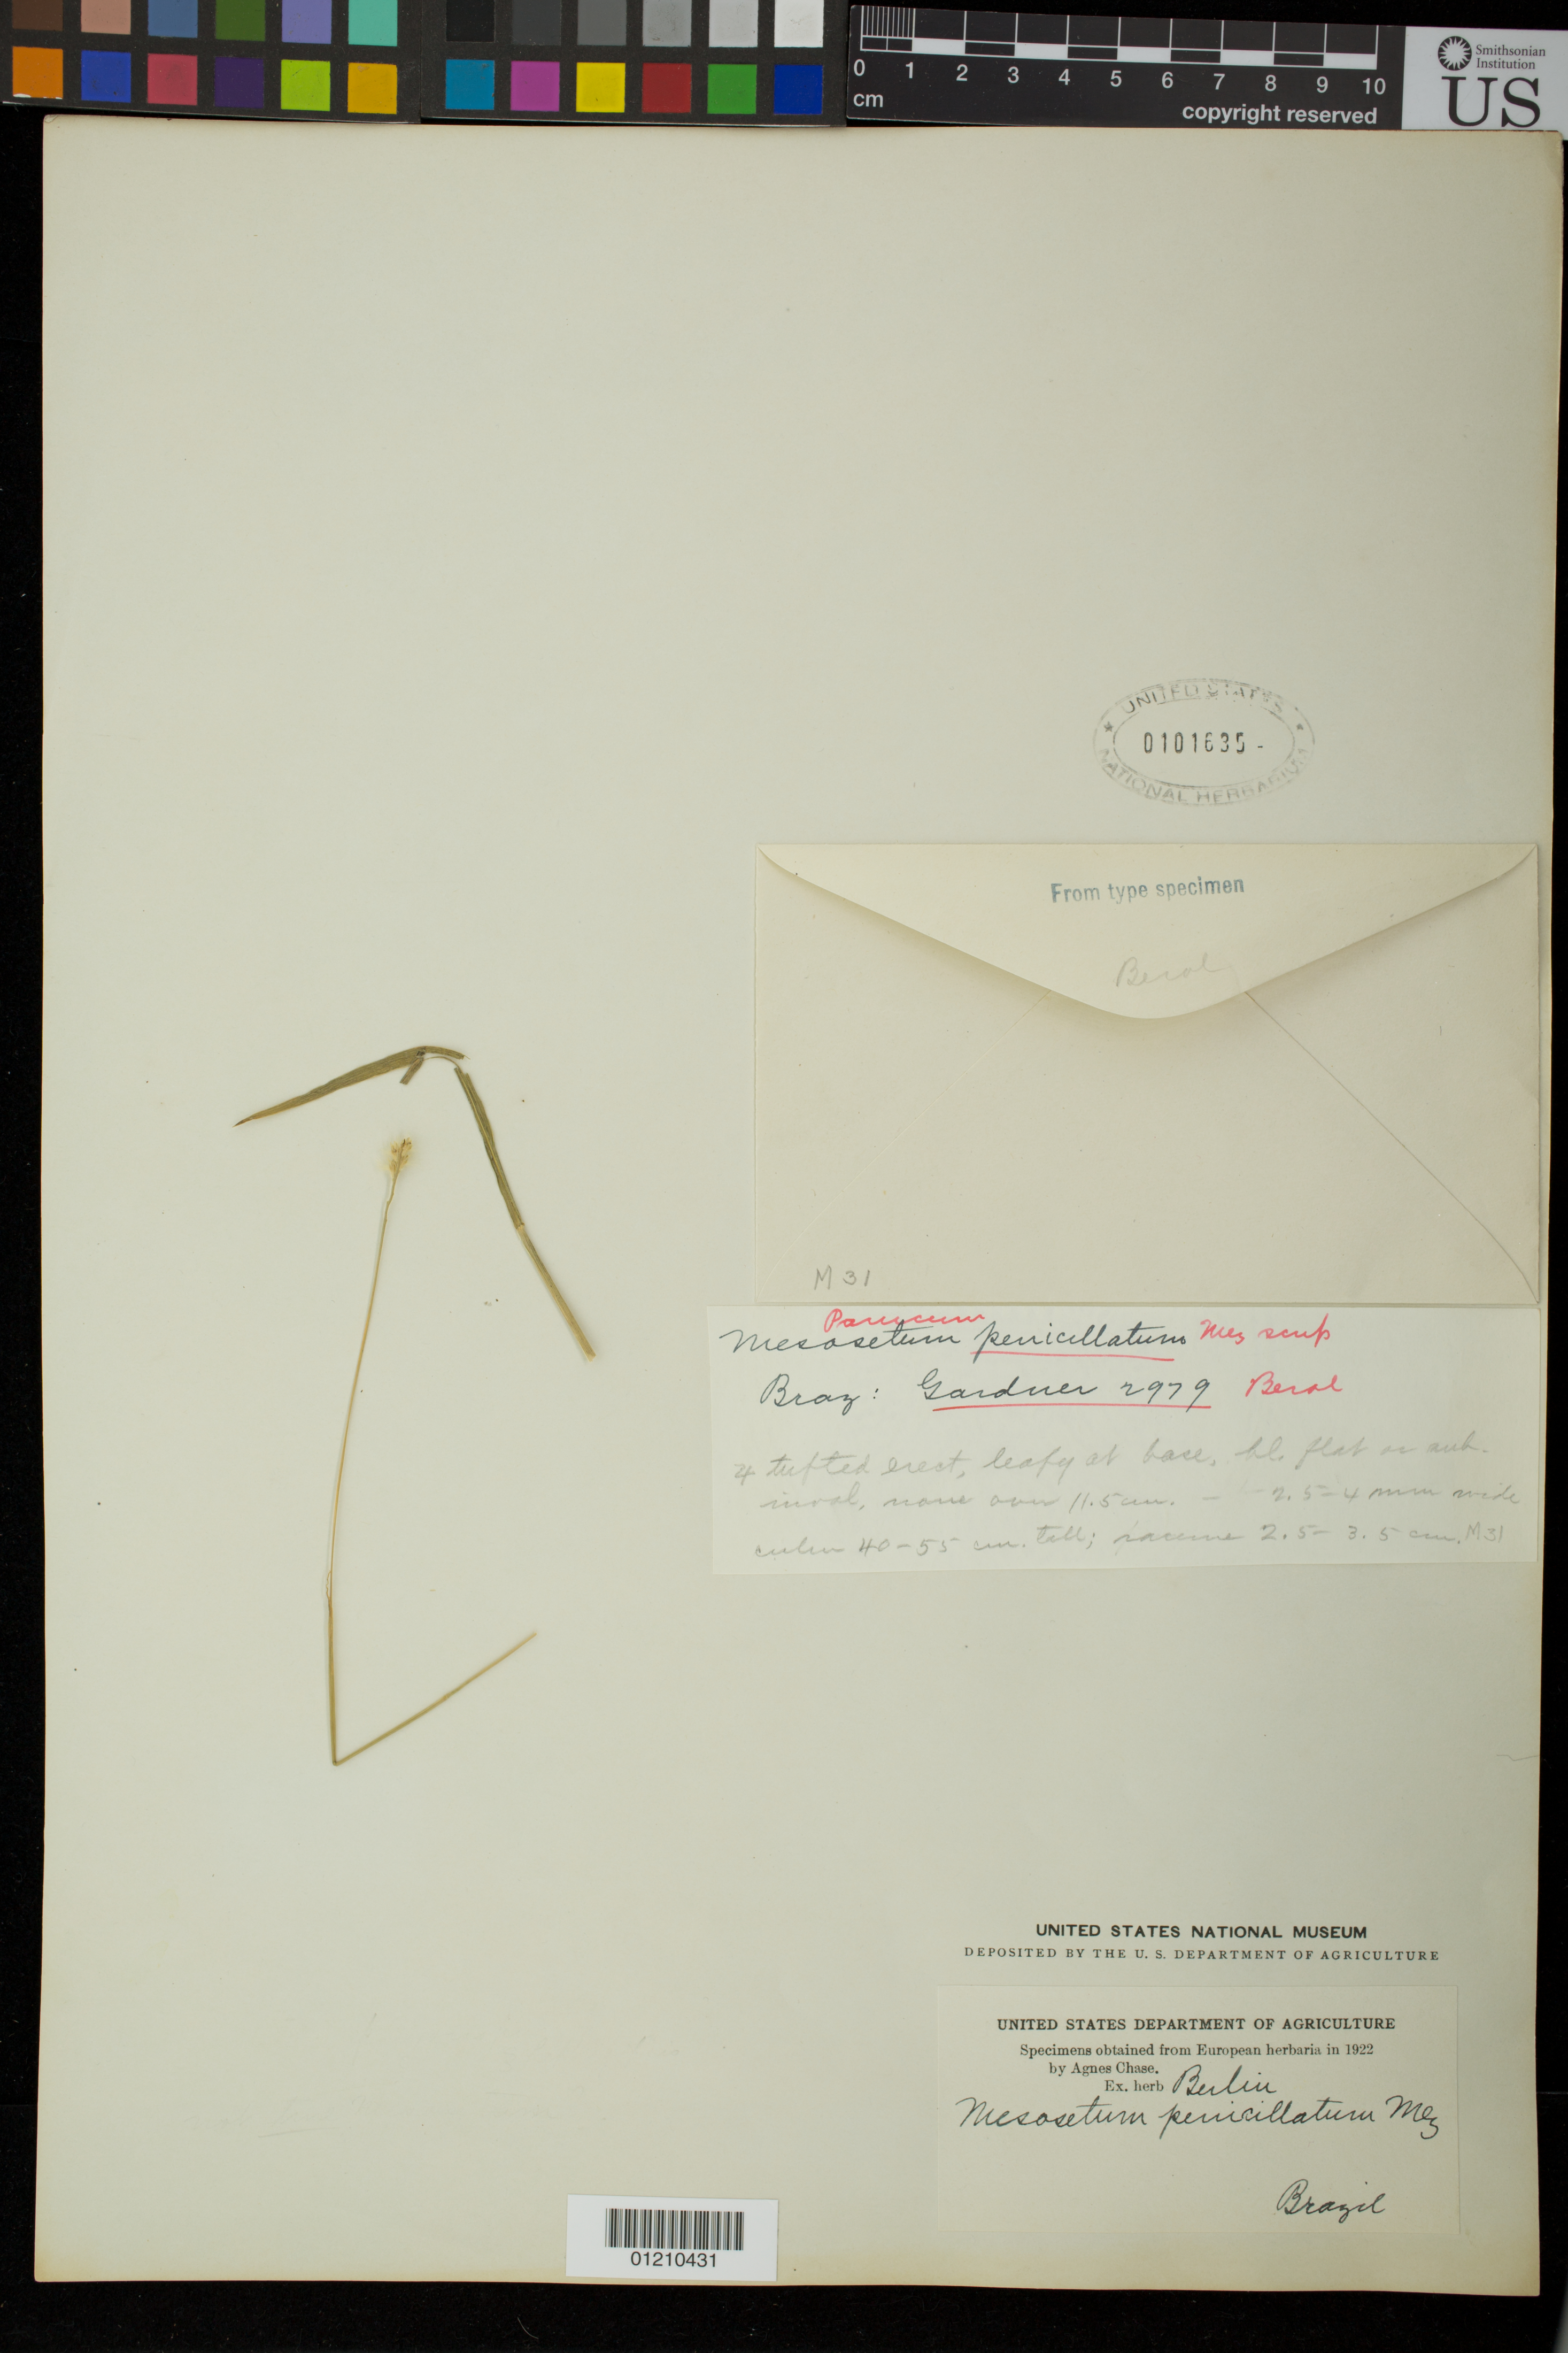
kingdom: Plantae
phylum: Tracheophyta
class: Liliopsida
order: Poales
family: Poaceae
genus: Mesosetum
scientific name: Mesosetum penicillatum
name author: Mez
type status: Isotype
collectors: -. Gardener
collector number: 2979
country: Brazil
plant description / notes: Fragmentary material of type specimen ex herb.Berlin.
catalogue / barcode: US 101635